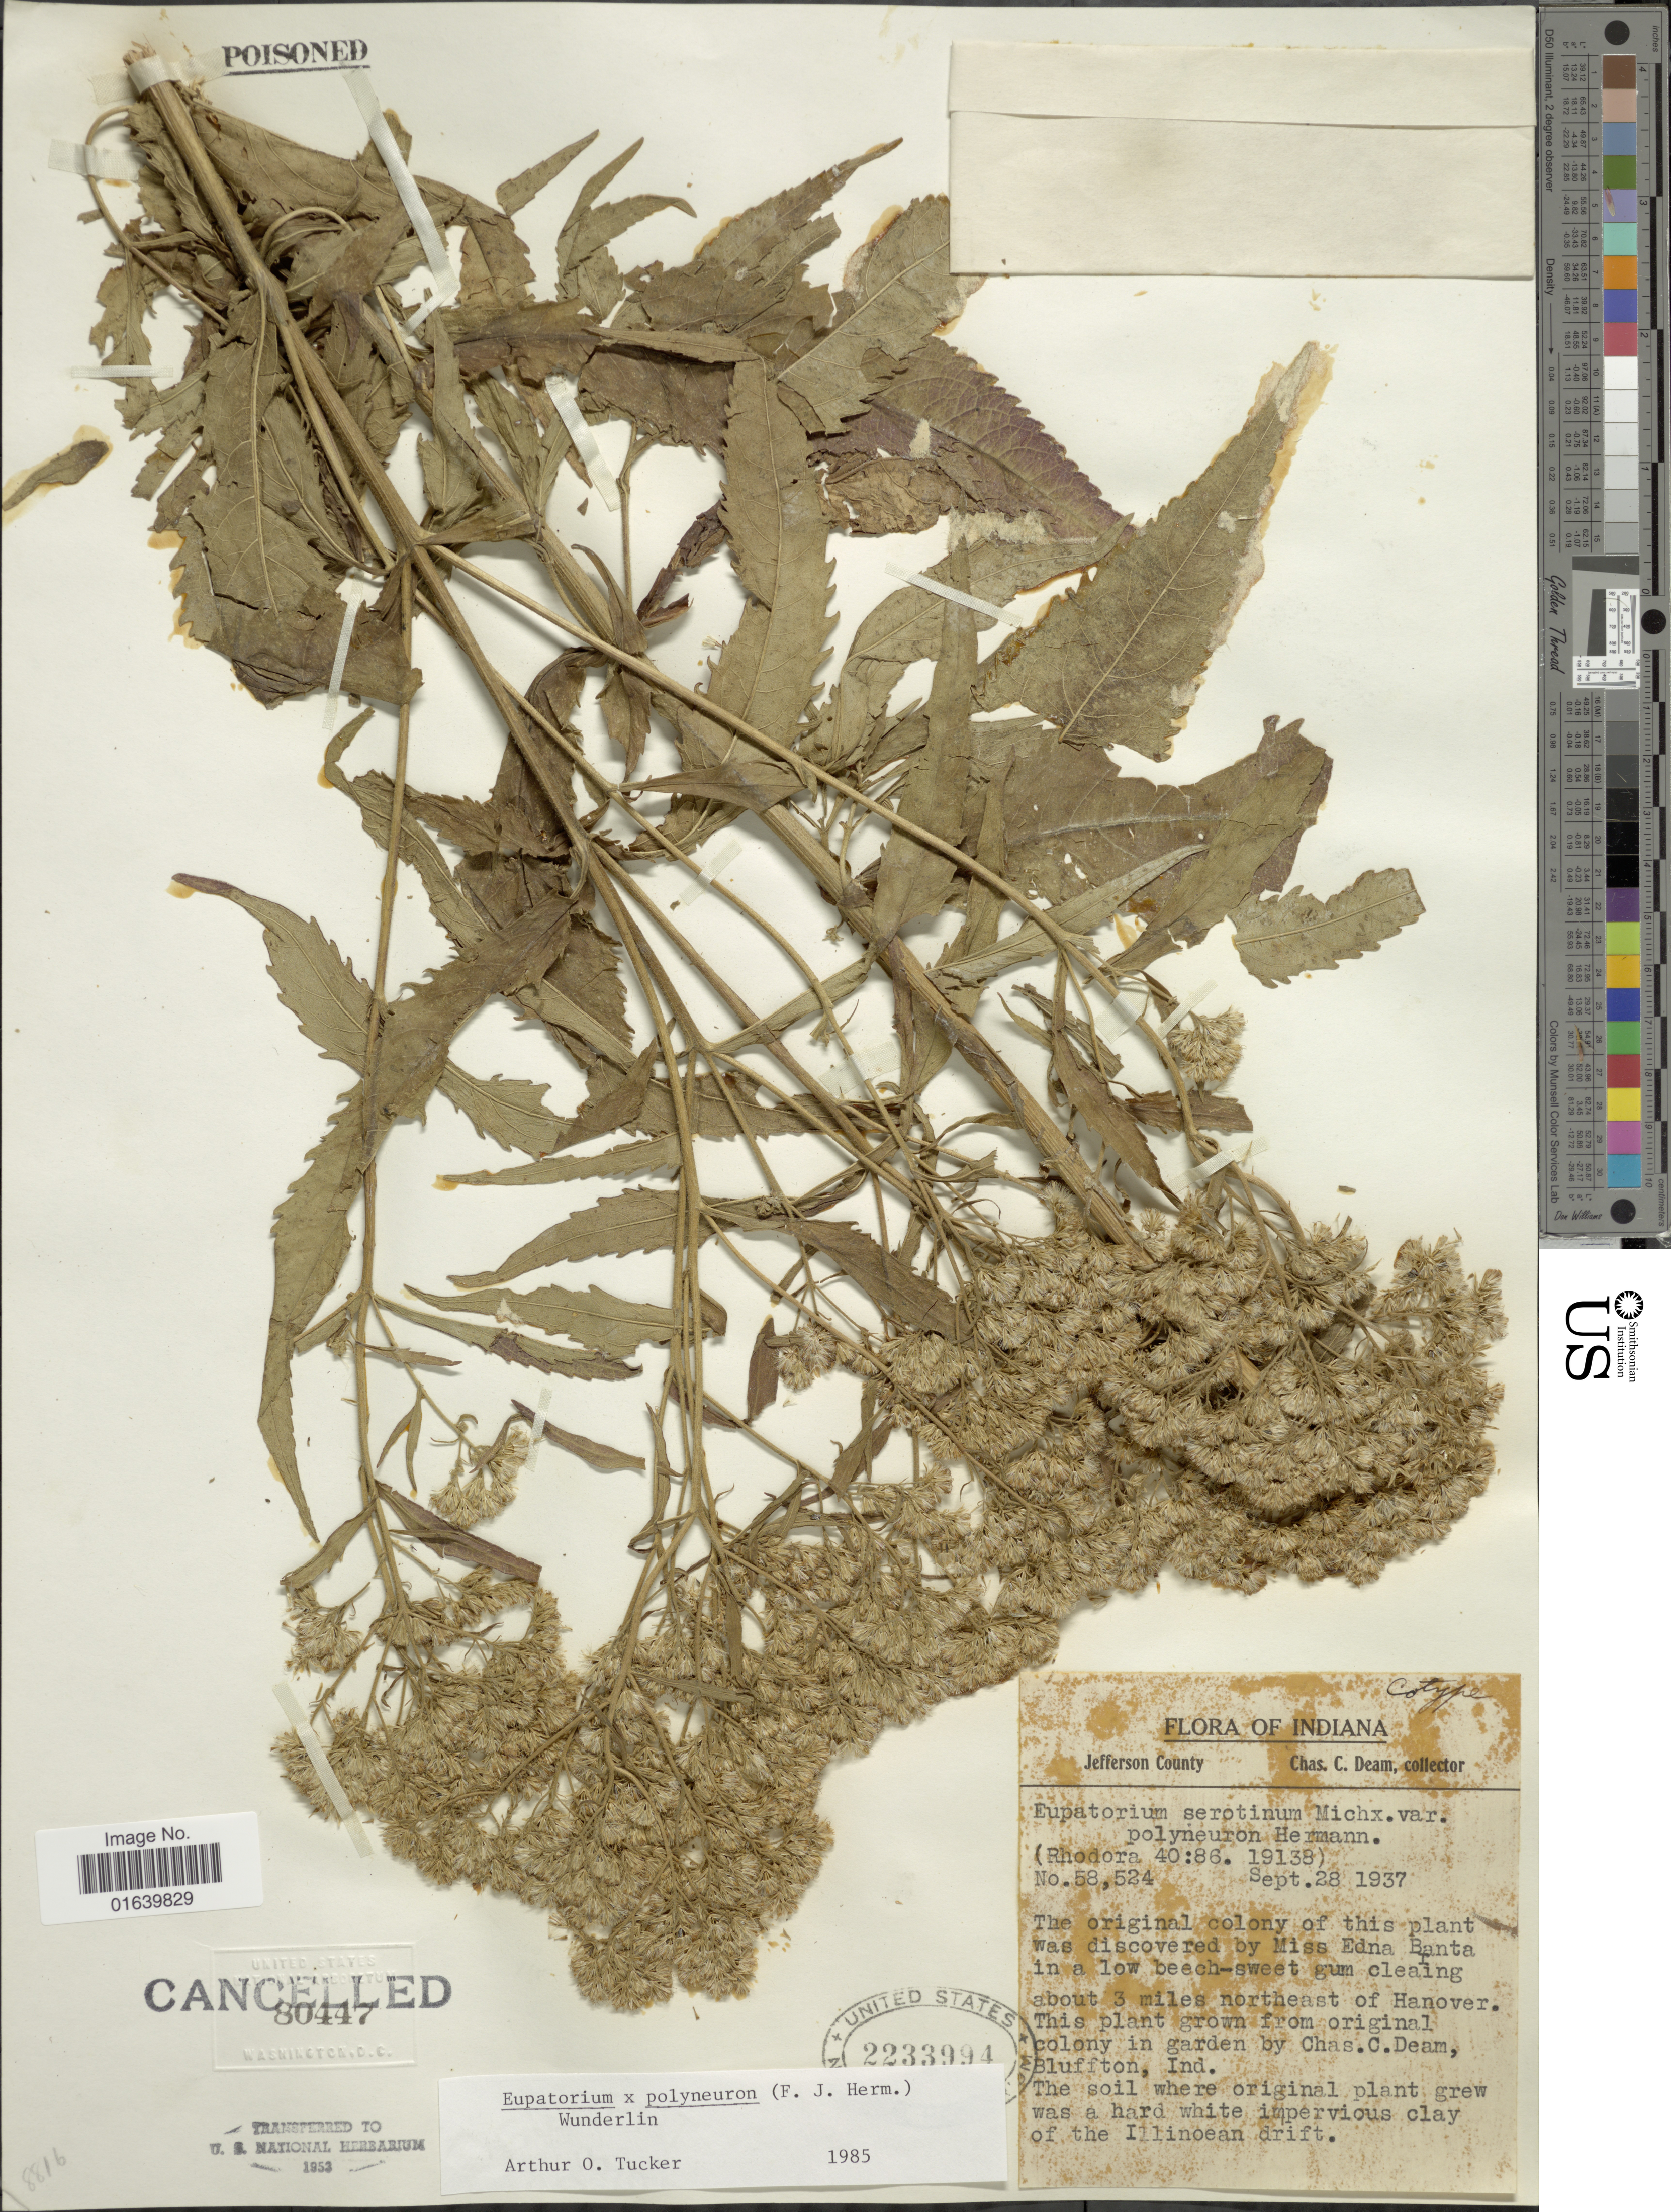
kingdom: Plantae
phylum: Tracheophyta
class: Magnoliopsida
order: Asterales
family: Asteraceae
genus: Eupatorium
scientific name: Eupatorium x polyneuron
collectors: C. C. Deam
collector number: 58524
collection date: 1937-09-28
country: United States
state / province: Indiana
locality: Indiana, Jefferson County, about 3 miles northeast of Hanover.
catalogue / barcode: US 2233994